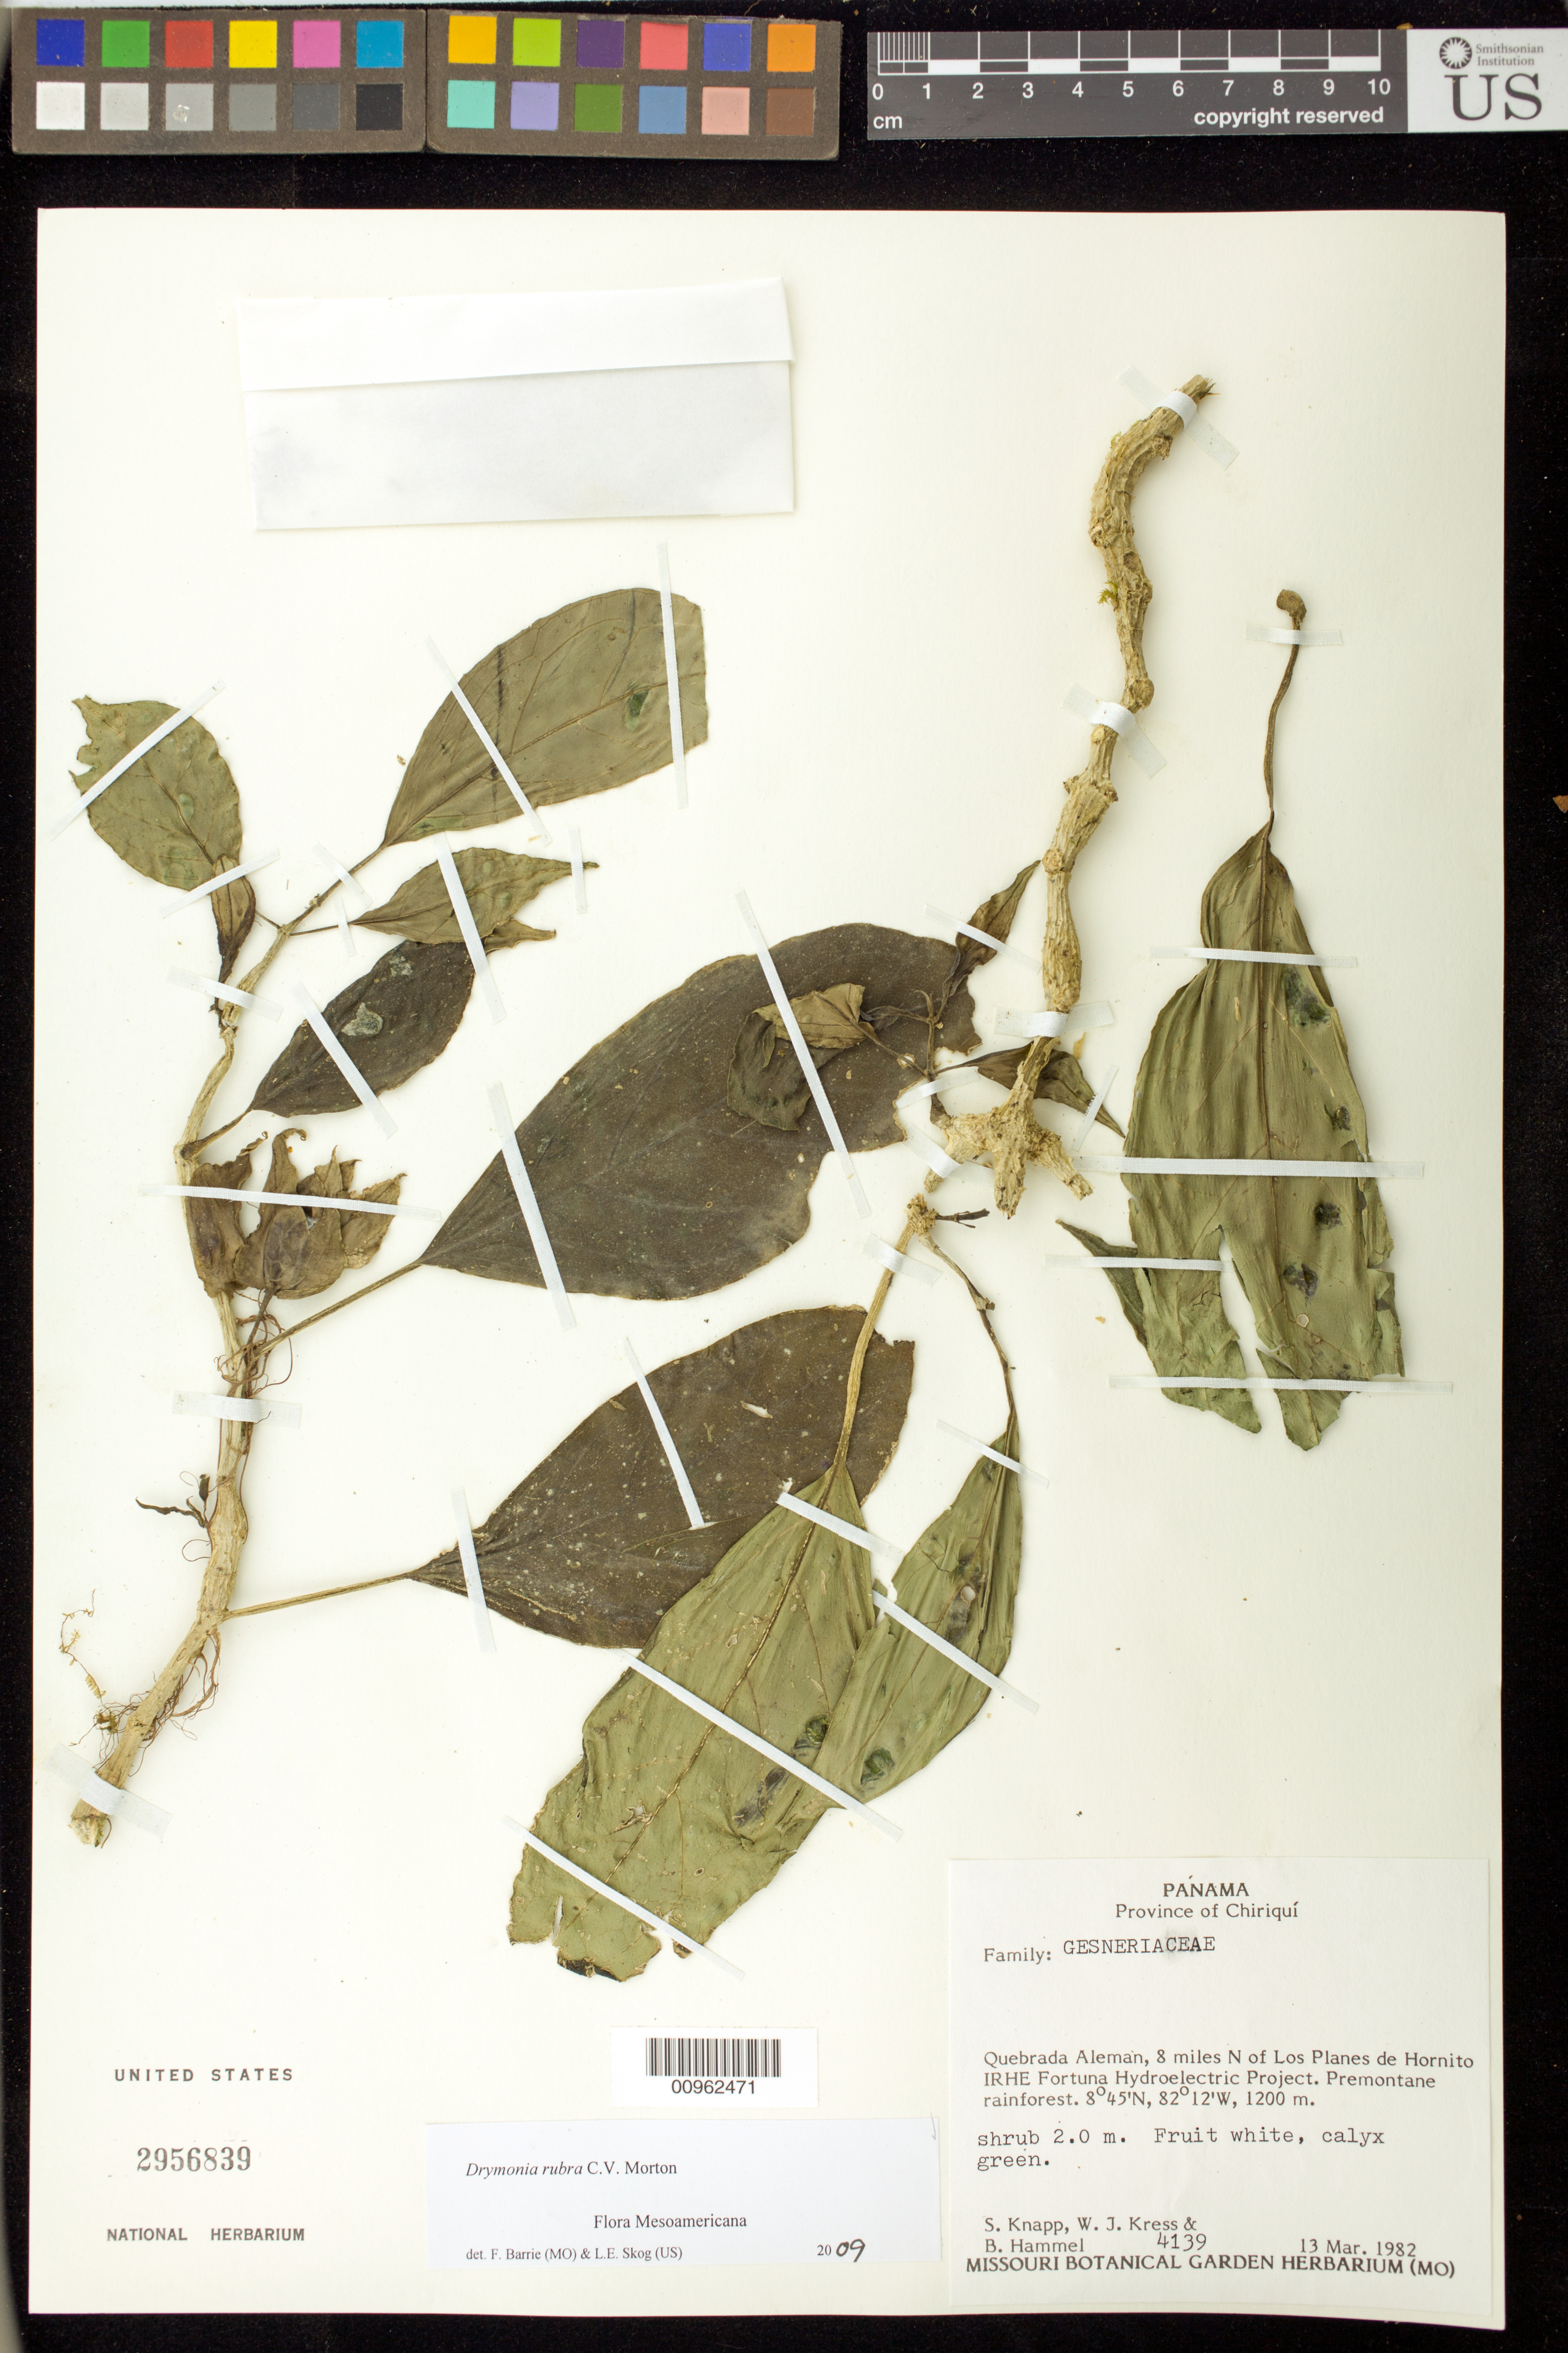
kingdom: Plantae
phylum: Tracheophyta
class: Magnoliopsida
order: Lamiales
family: Gesneriaceae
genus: Drymonia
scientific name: Drymonia rubra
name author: C.V. Morton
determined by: Barrie, F. R.; Skog, Laurence E.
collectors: S. Knapp, W. J. Kress & B. Hammel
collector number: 4139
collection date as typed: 13 Mar 1982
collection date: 1982-03-13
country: Panama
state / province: Chiriquí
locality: Quebrada Aleman, 8 miles N of Los Planes de Hornito IRHE Fortuna Hydroelectric Project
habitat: Premontane rainforest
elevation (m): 1200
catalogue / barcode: US 2956839